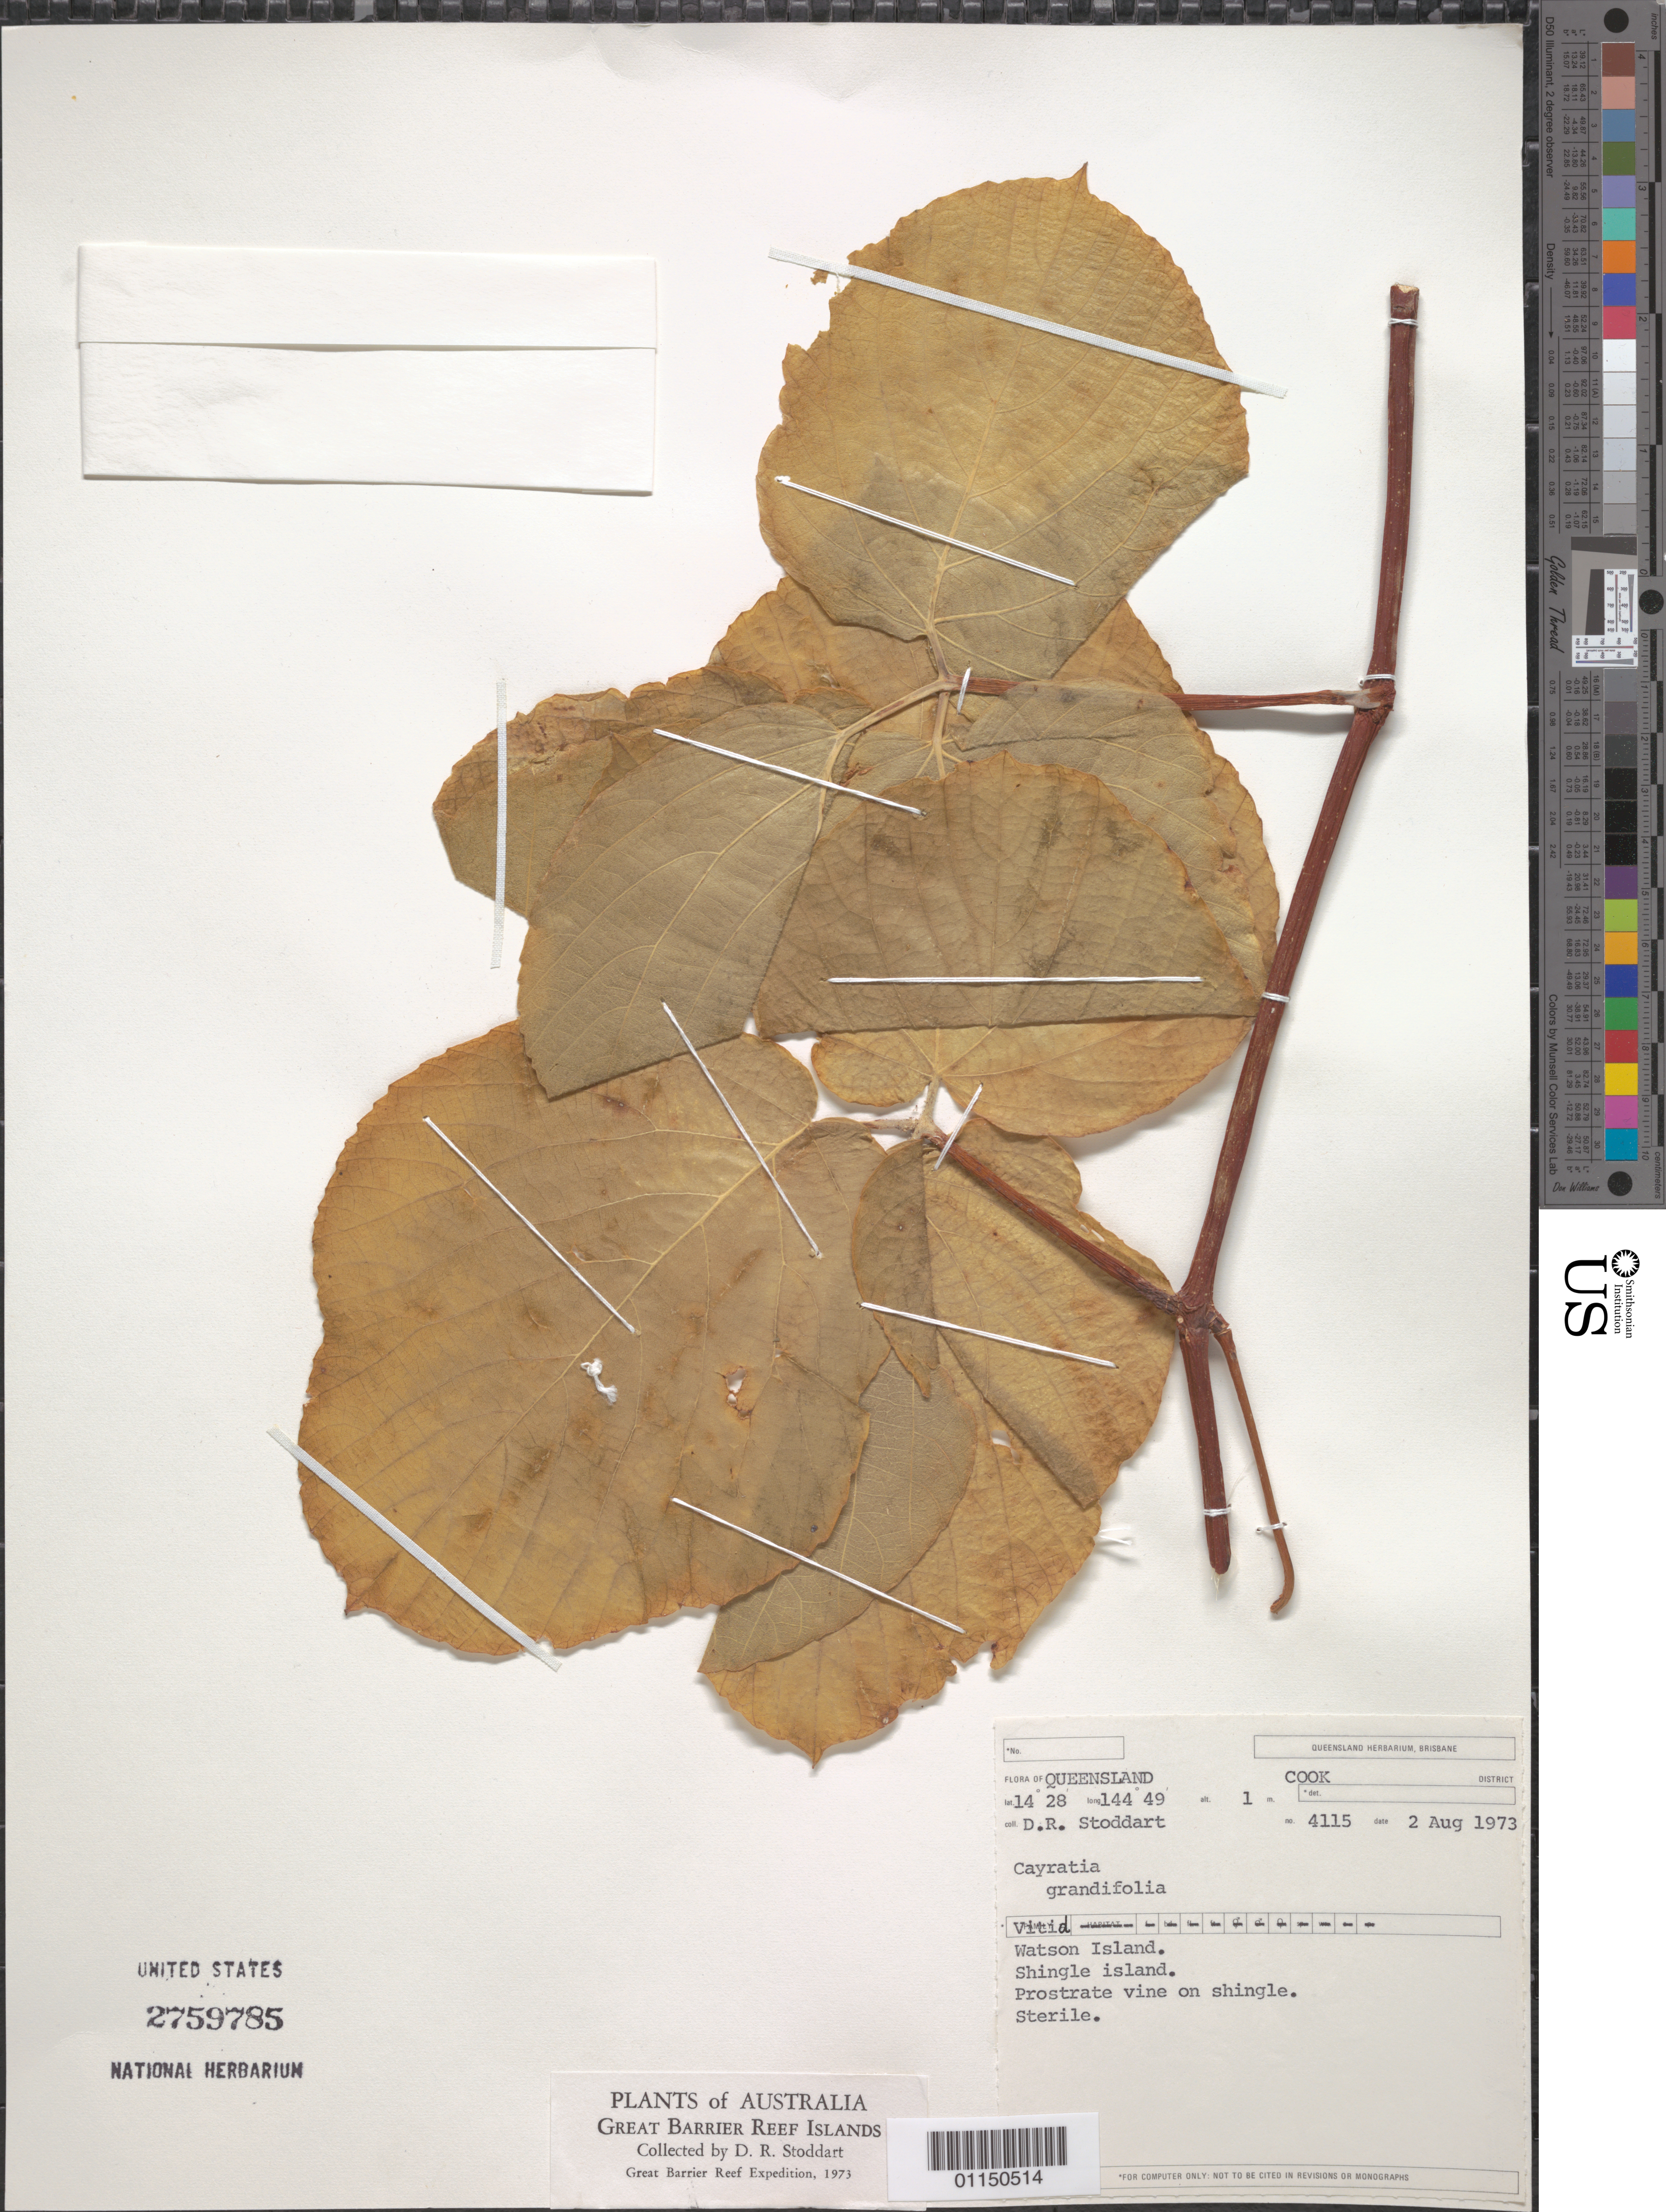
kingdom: Plantae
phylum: Tracheophyta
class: Magnoliopsida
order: Vitales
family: Vitaceae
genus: Cayratia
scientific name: Cayratia grandifolia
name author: (Warb.) Suess.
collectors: D. R. Stoddart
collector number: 4115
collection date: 1973-08-02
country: Australia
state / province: Queensland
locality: Great Barrier Reef Islands. Cook. Watson Island. Shingle Island.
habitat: Prostrate vine on shingle.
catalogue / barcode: US 2759785